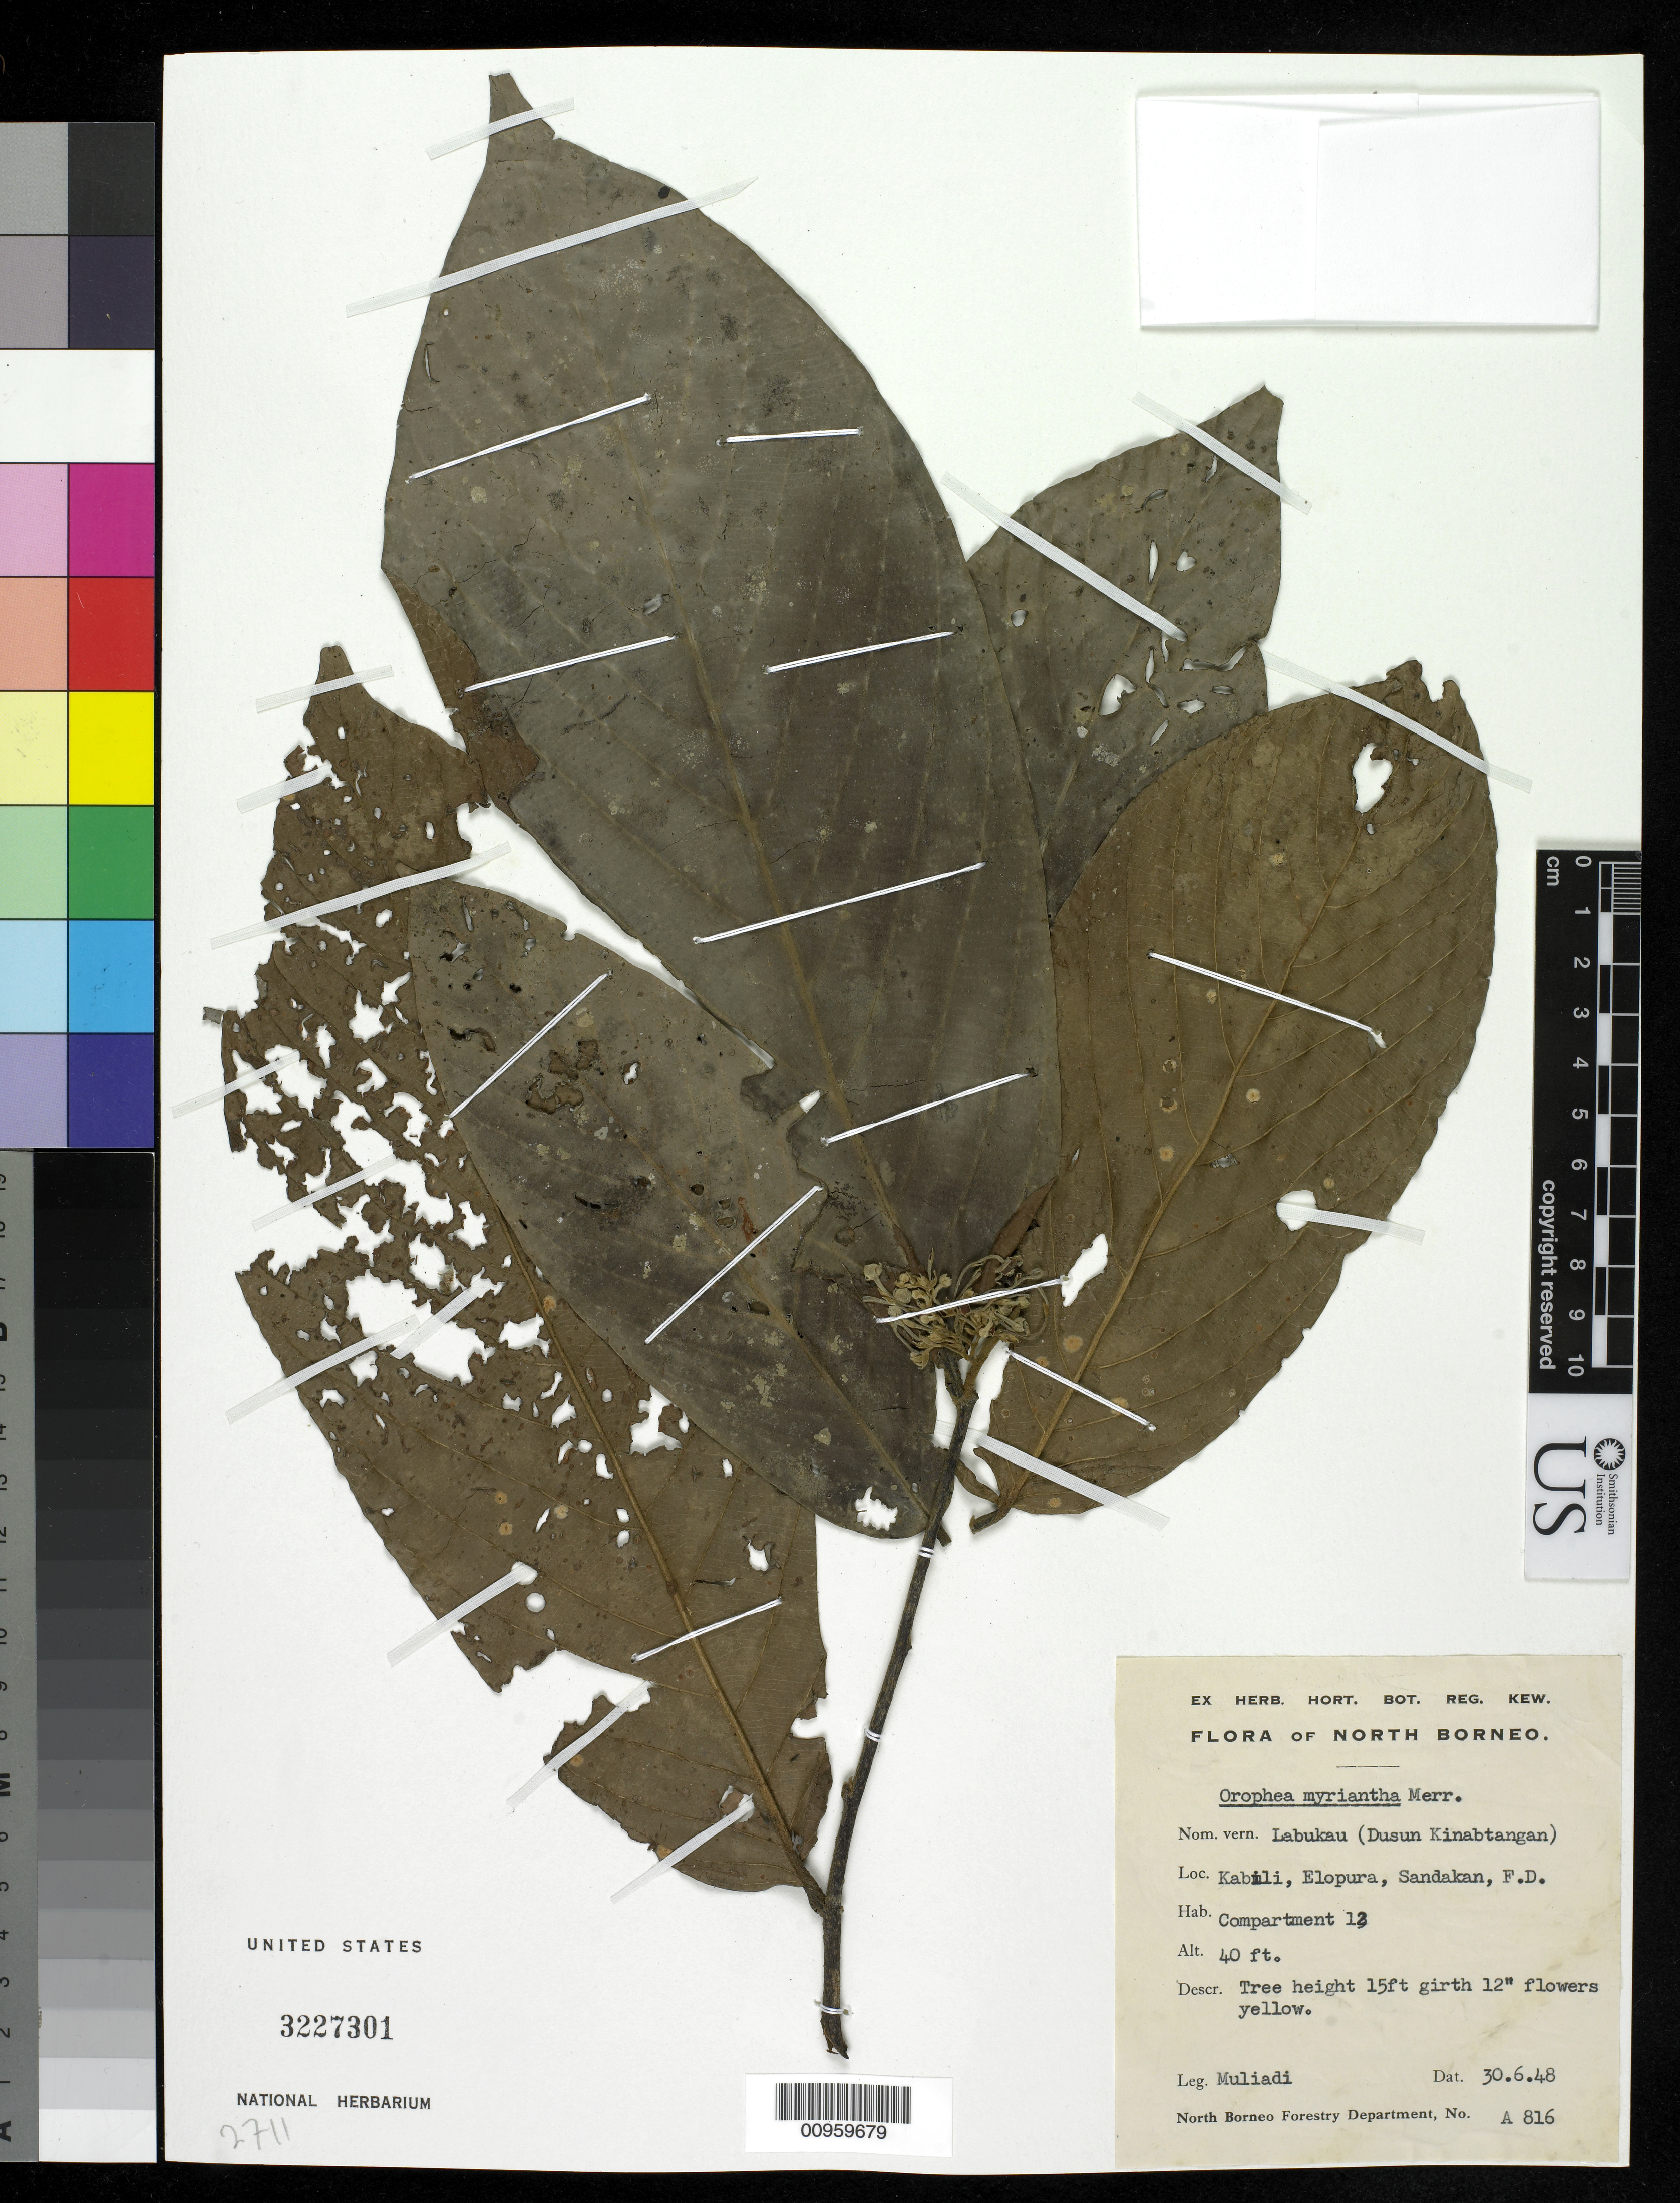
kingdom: Plantae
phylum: Tracheophyta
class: Magnoliopsida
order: Magnoliales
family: Annonaceae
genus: Orophea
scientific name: Orophea myriantha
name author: Merr.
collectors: -. Muliadi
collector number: A 816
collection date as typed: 30 Jun 1948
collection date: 1948-06-30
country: Malaysia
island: Borneo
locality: Kabili, Elopura, Sandakan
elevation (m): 12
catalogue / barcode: US 3227301